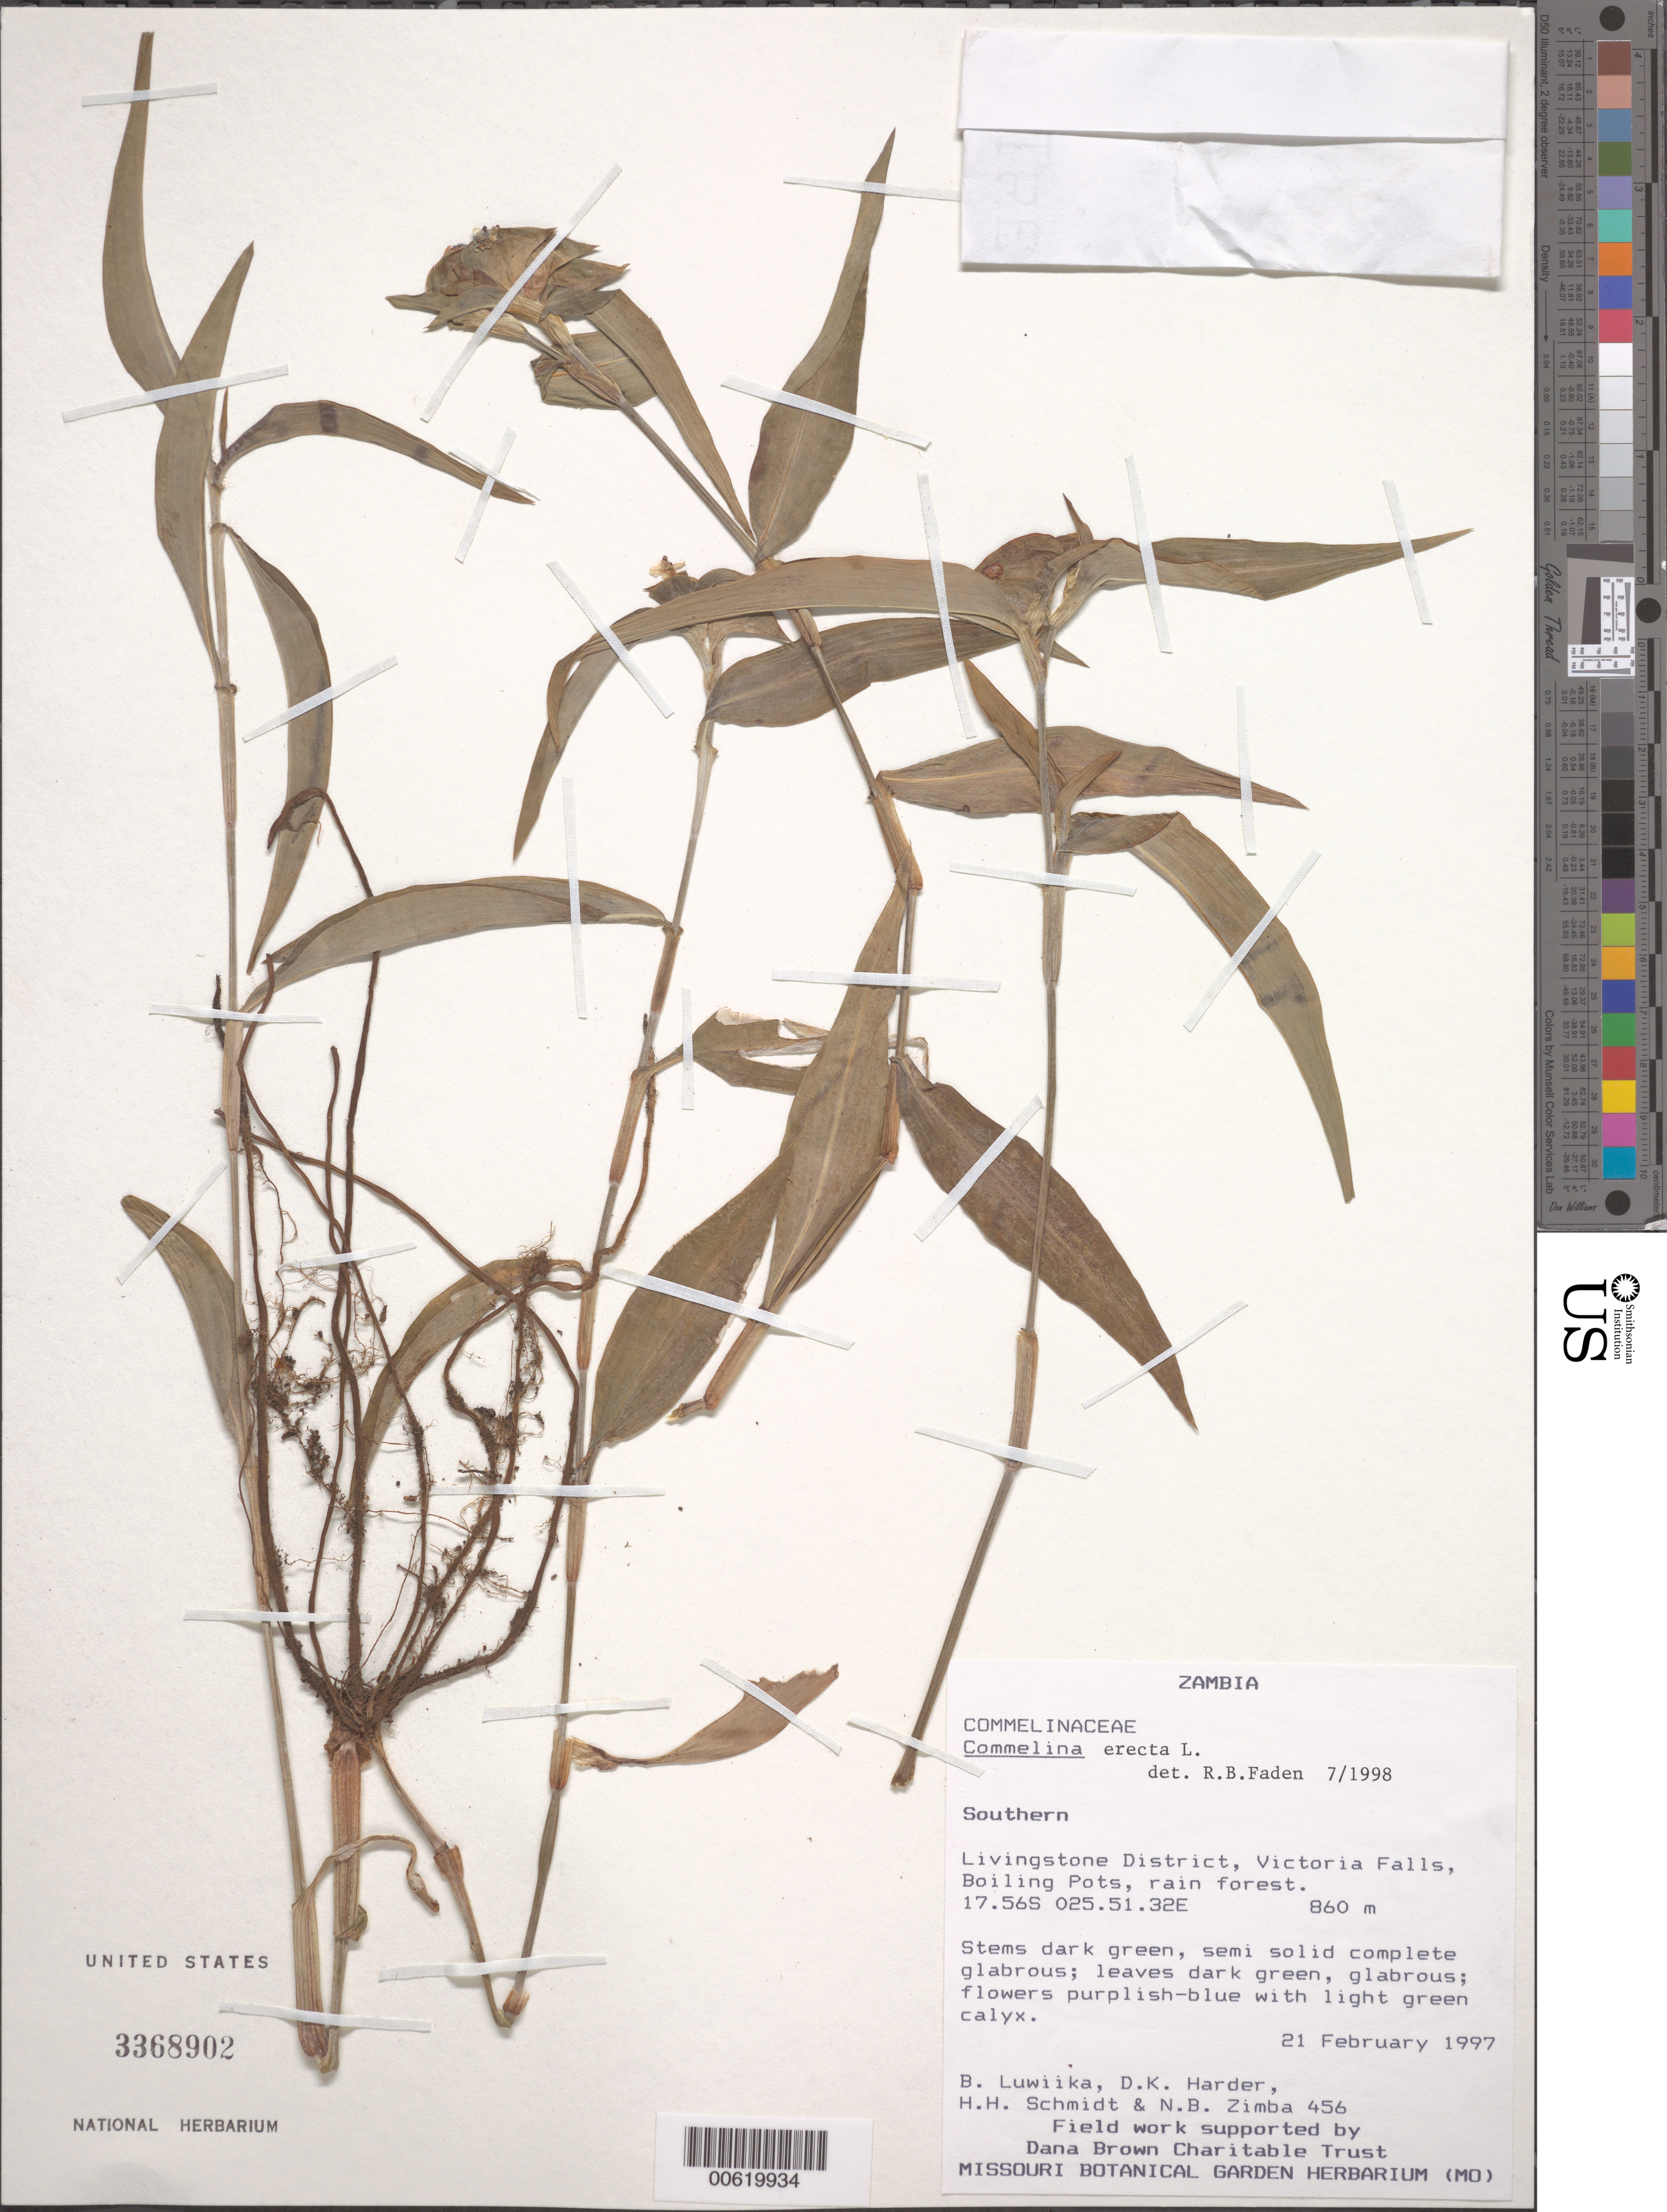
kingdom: Plantae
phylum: Tracheophyta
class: Liliopsida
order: Commelinales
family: Commelinaceae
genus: Commelina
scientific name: Commelina erecta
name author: L.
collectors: B. Luwiika, H. H. Schmidt, D. Harder & N. B. Zimba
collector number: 456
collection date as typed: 21 Feb 1997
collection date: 1997-02-21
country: Zambia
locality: Livingstone dist., victoria falls, boiling pots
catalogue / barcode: US 3368902